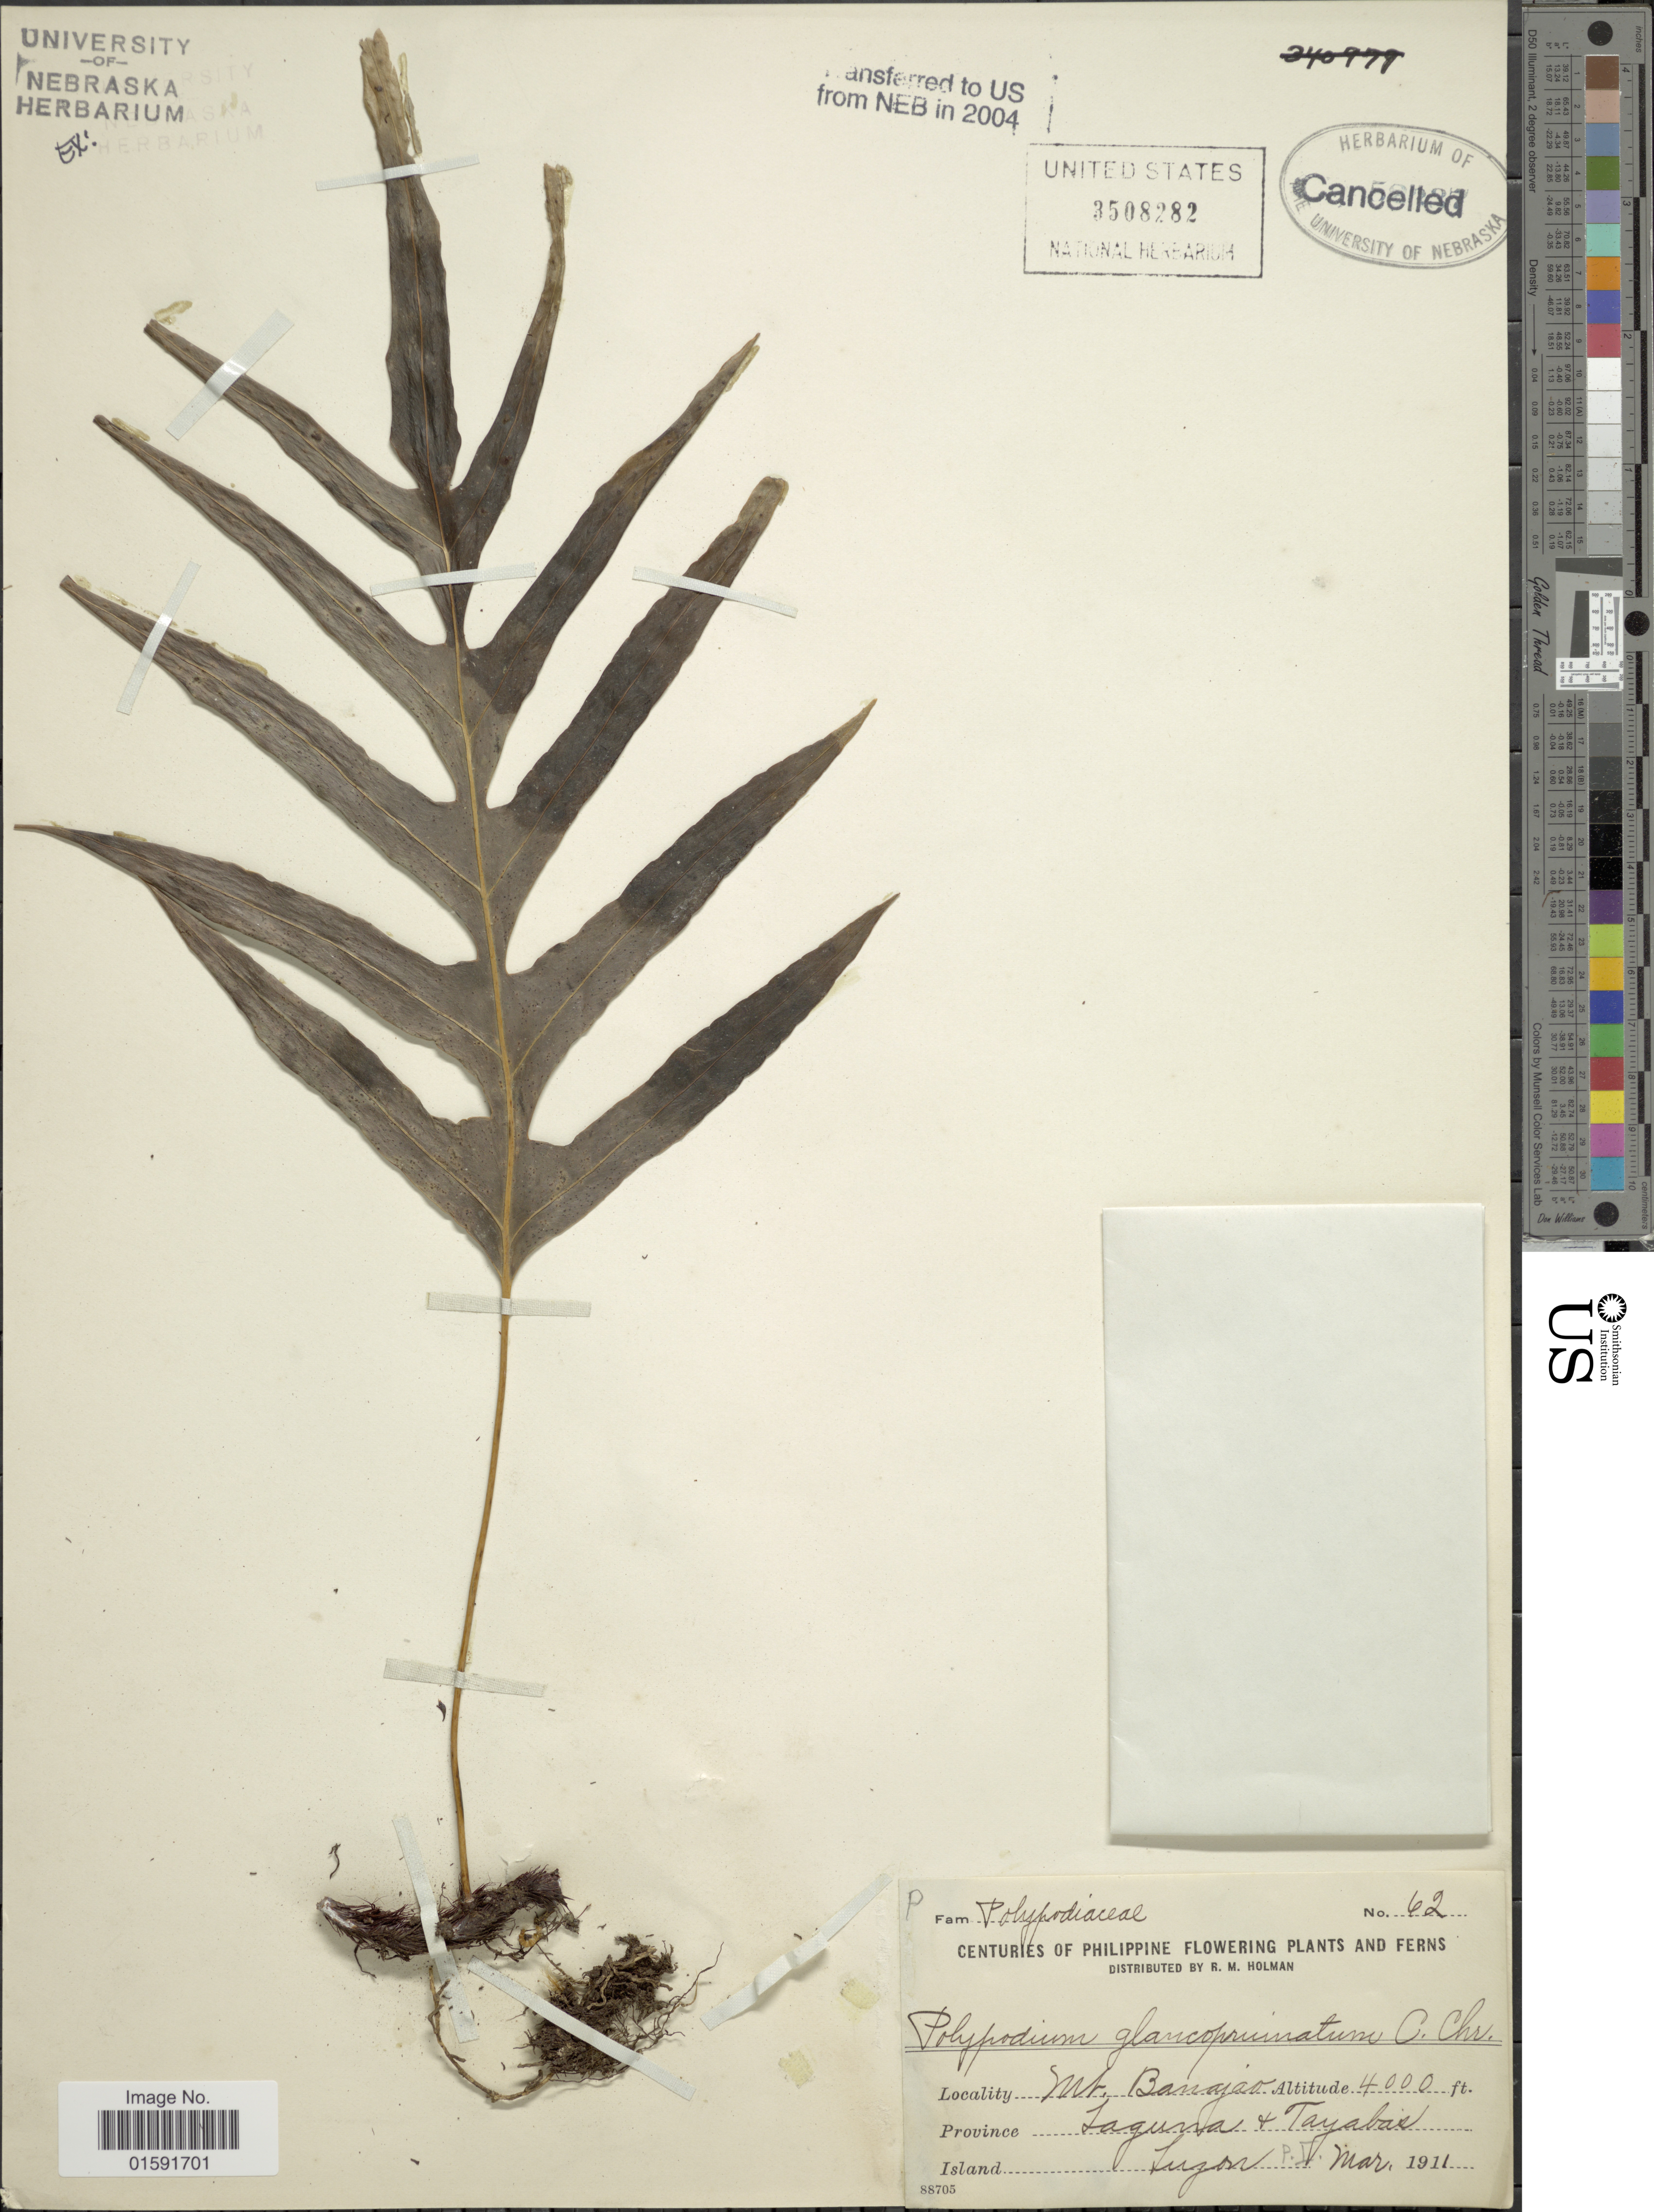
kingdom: Plantae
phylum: Tracheophyta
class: Polypodiopsida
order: Polypodiales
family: Polypodiaceae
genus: Selliguea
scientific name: Selliguea glauca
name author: (J. Sm. ex Brack.) Hovenkamp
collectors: R. Holman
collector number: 62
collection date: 1911-03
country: Philippines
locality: My. Banagao, Taguna + Tayabas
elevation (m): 1219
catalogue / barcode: US 3508282